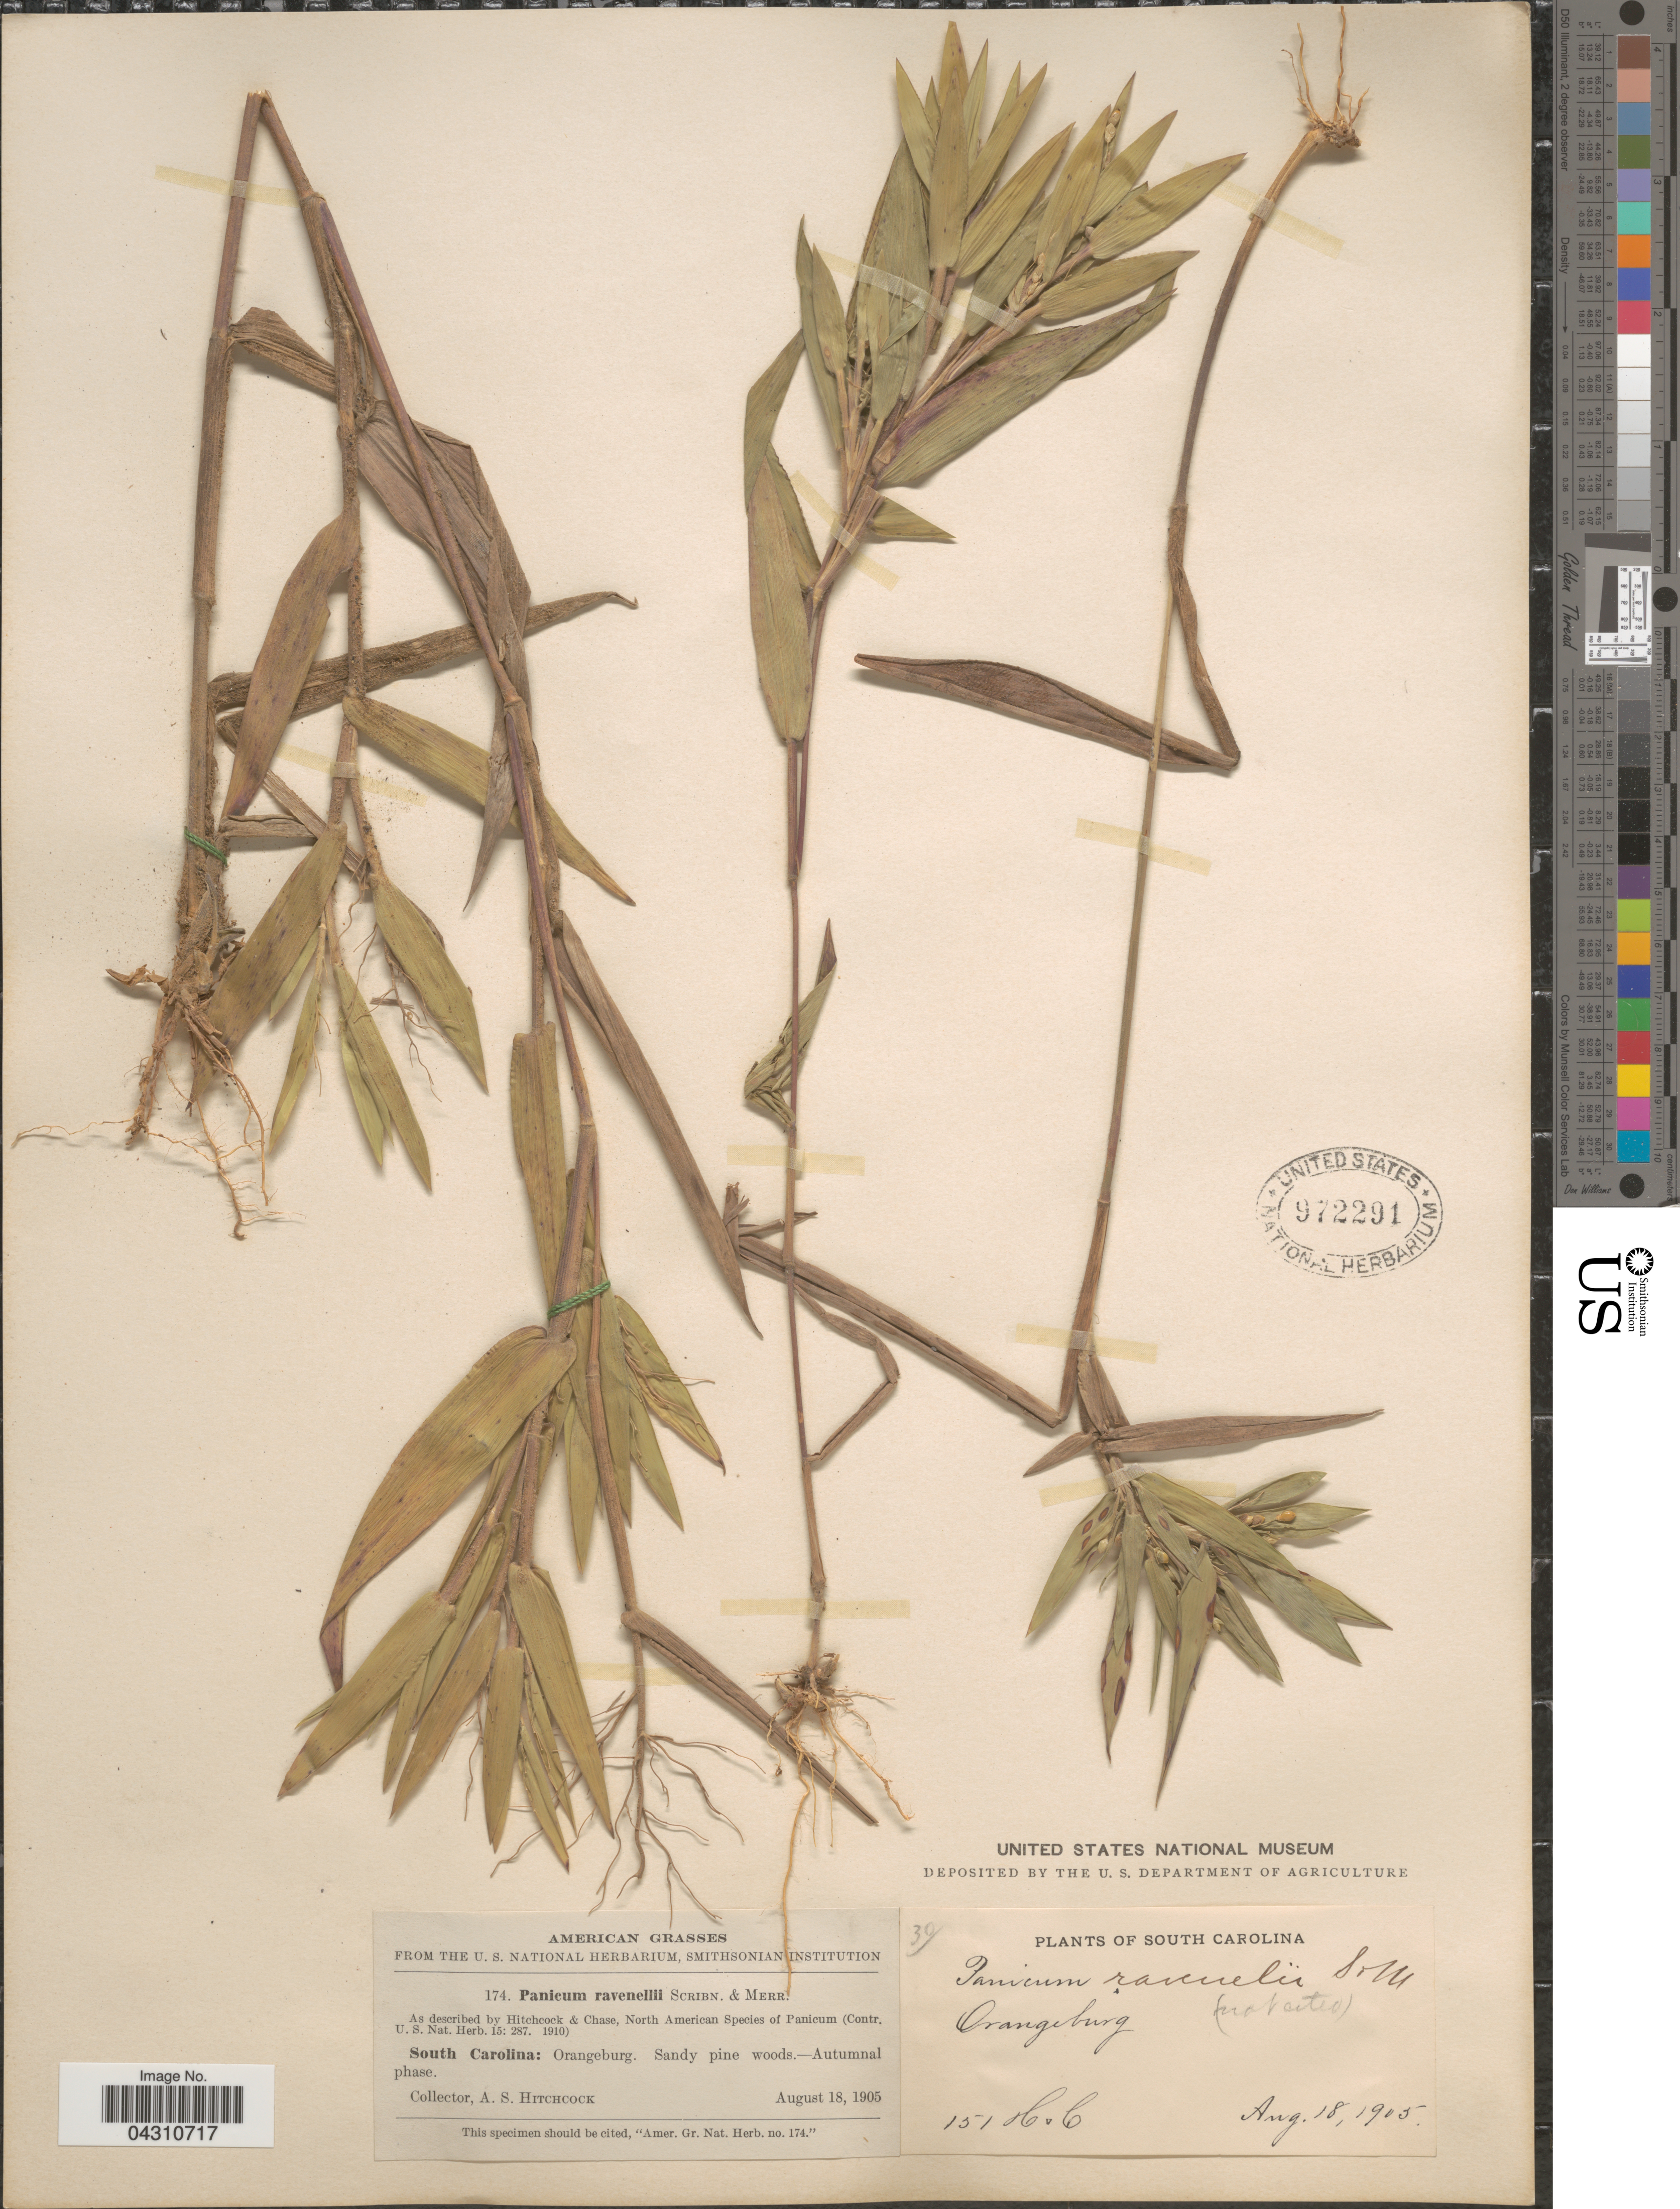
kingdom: Plantae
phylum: Tracheophyta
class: Liliopsida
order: Poales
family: Poaceae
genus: Dichanthelium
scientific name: Dichanthelium ravenelii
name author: (Scribn. & Merr.) Gould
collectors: A. S. Hitchcock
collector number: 174/30/151?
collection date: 1905-08-18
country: United States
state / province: South Carolina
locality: Orangeburg. Sandy pine woods.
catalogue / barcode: US 972291